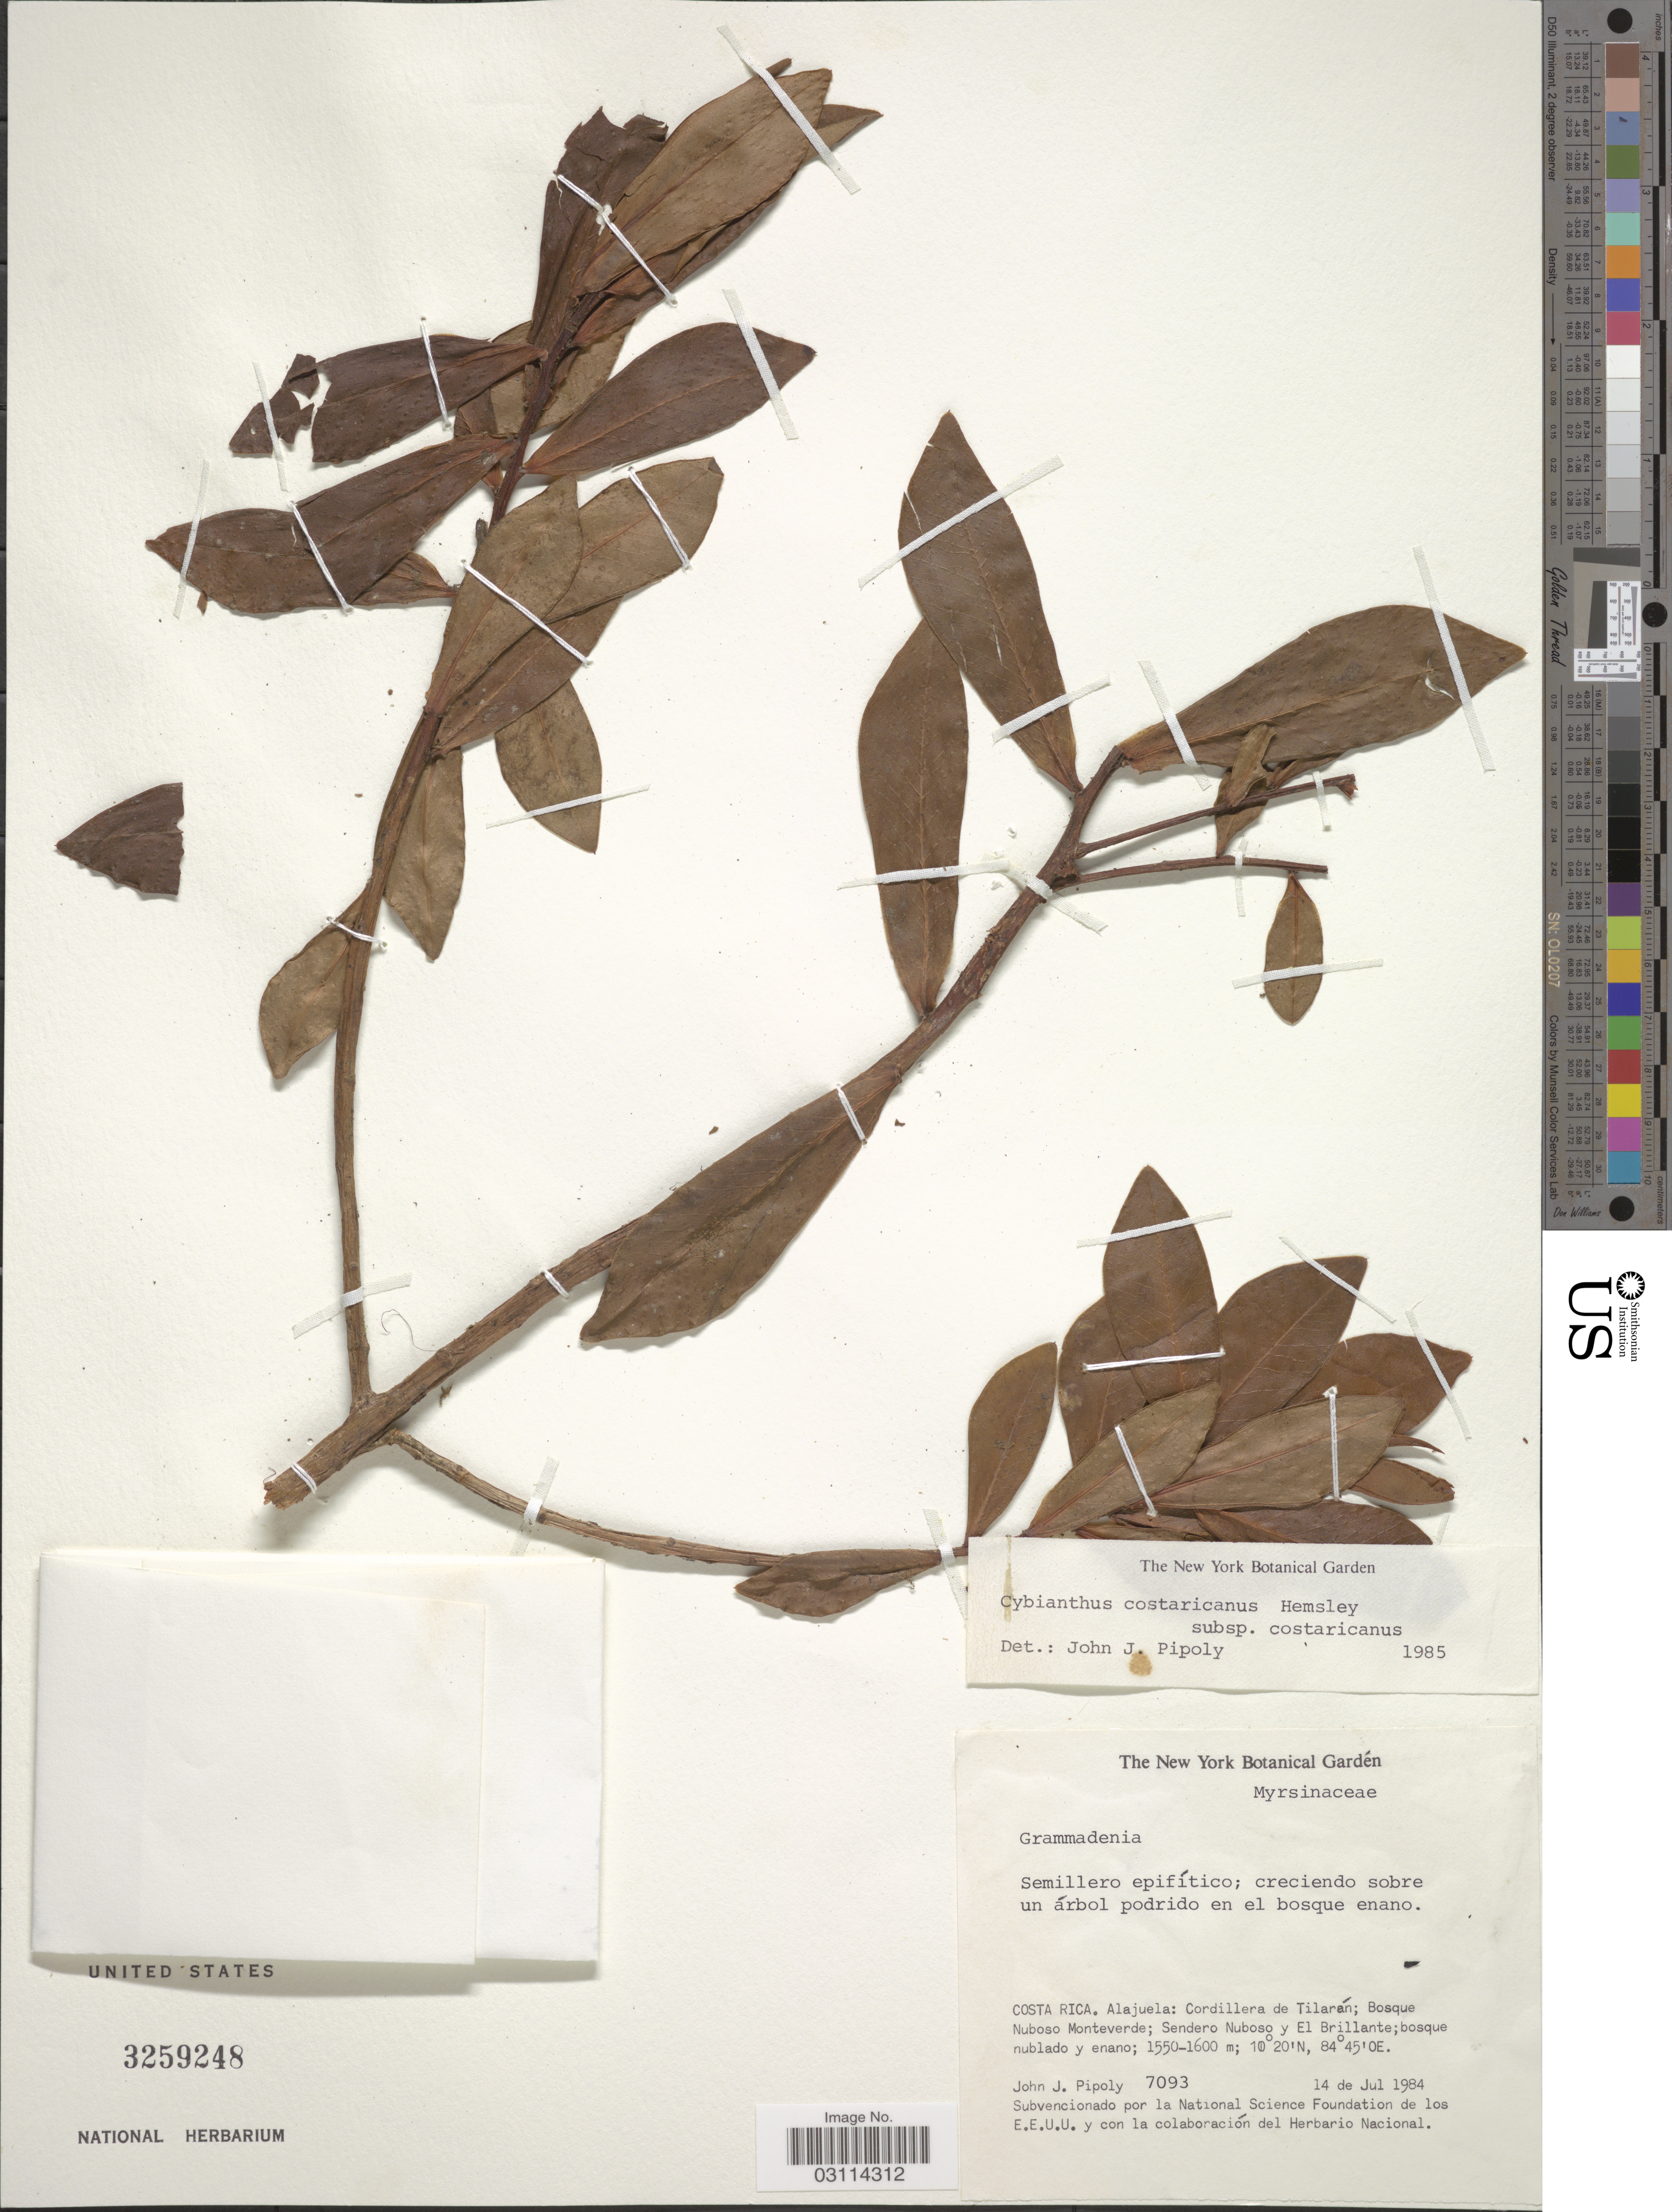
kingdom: Plantae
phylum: Tracheophyta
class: Magnoliopsida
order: Ericales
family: Primulaceae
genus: Cybianthus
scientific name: Cybianthus costaricanus subsp. costaricanus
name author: Hemsl.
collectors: J. J. Pipoly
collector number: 7093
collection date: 1984-07-14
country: Costa Rica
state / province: Alajuela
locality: Cordillera de Tilarán; Bosque Nuboso Monteverde; Sendero Nuboso y El Brillante.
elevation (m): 1550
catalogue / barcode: US 3259248